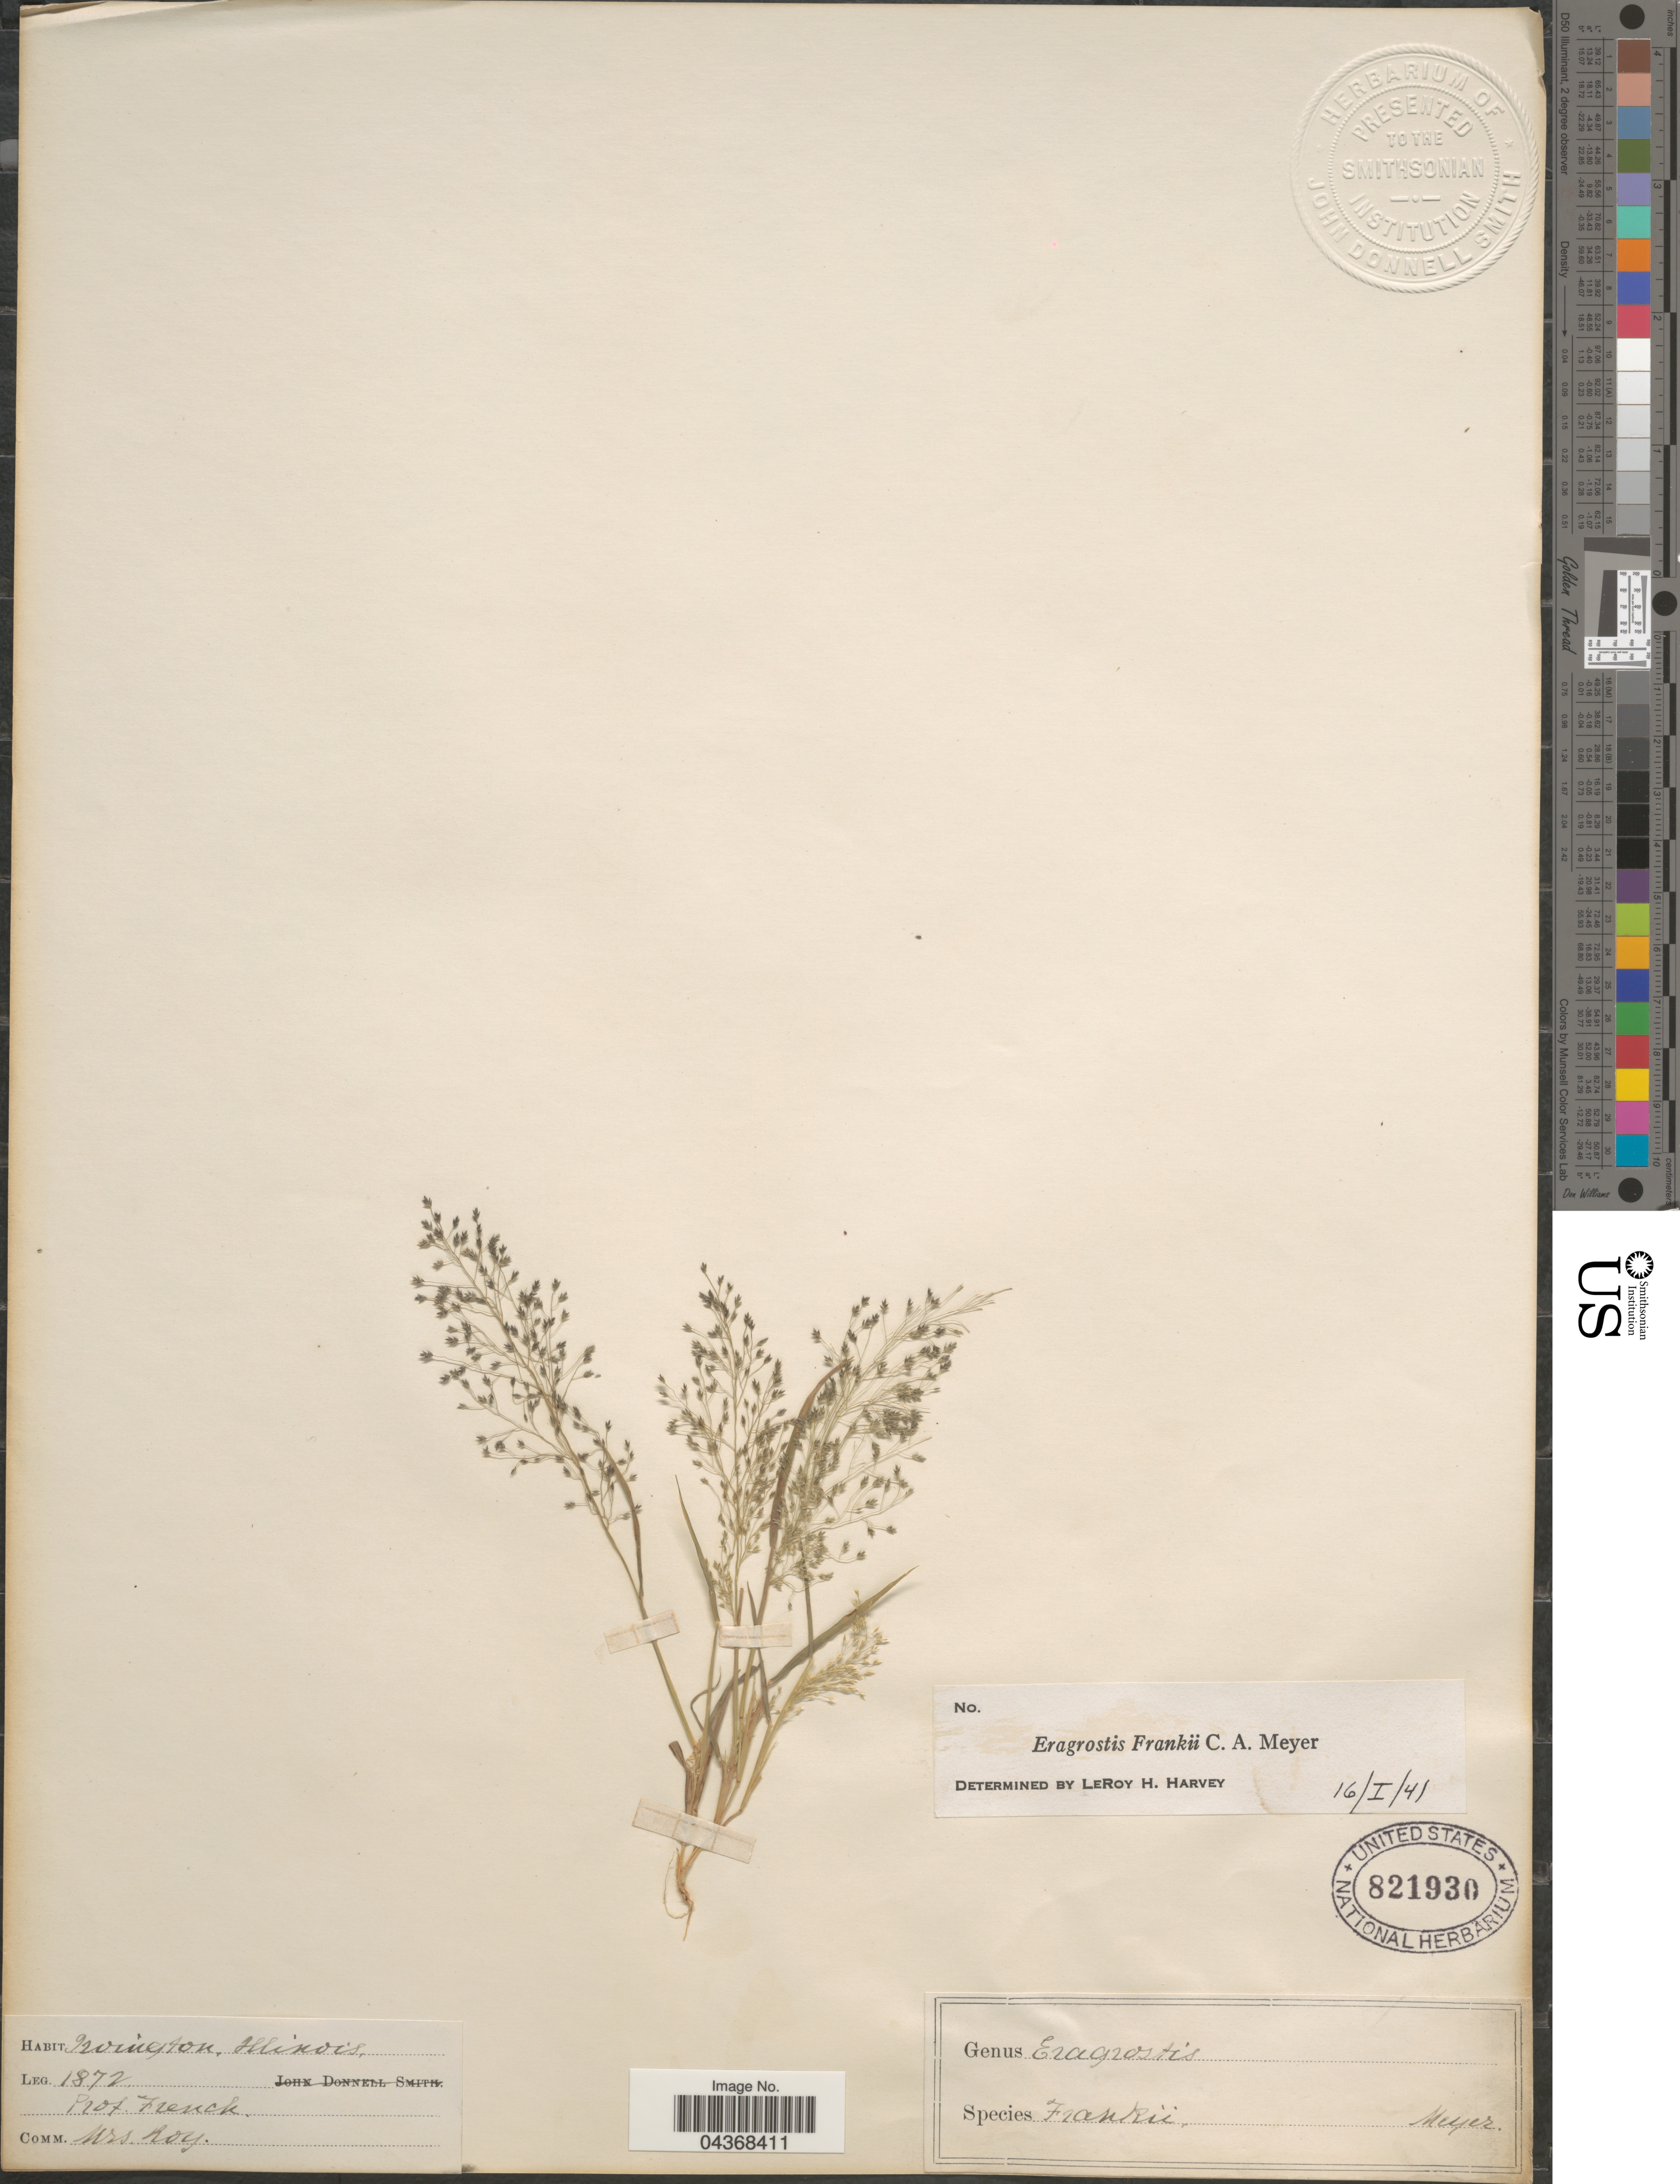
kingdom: Plantae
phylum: Tracheophyta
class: Liliopsida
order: Poales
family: Poaceae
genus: Eragrostis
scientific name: Eragrostis frankii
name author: C.A. Mey. ex Steud.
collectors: Prof. Frenck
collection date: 1872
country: United States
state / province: Illinois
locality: Irvington.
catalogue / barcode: US 821930